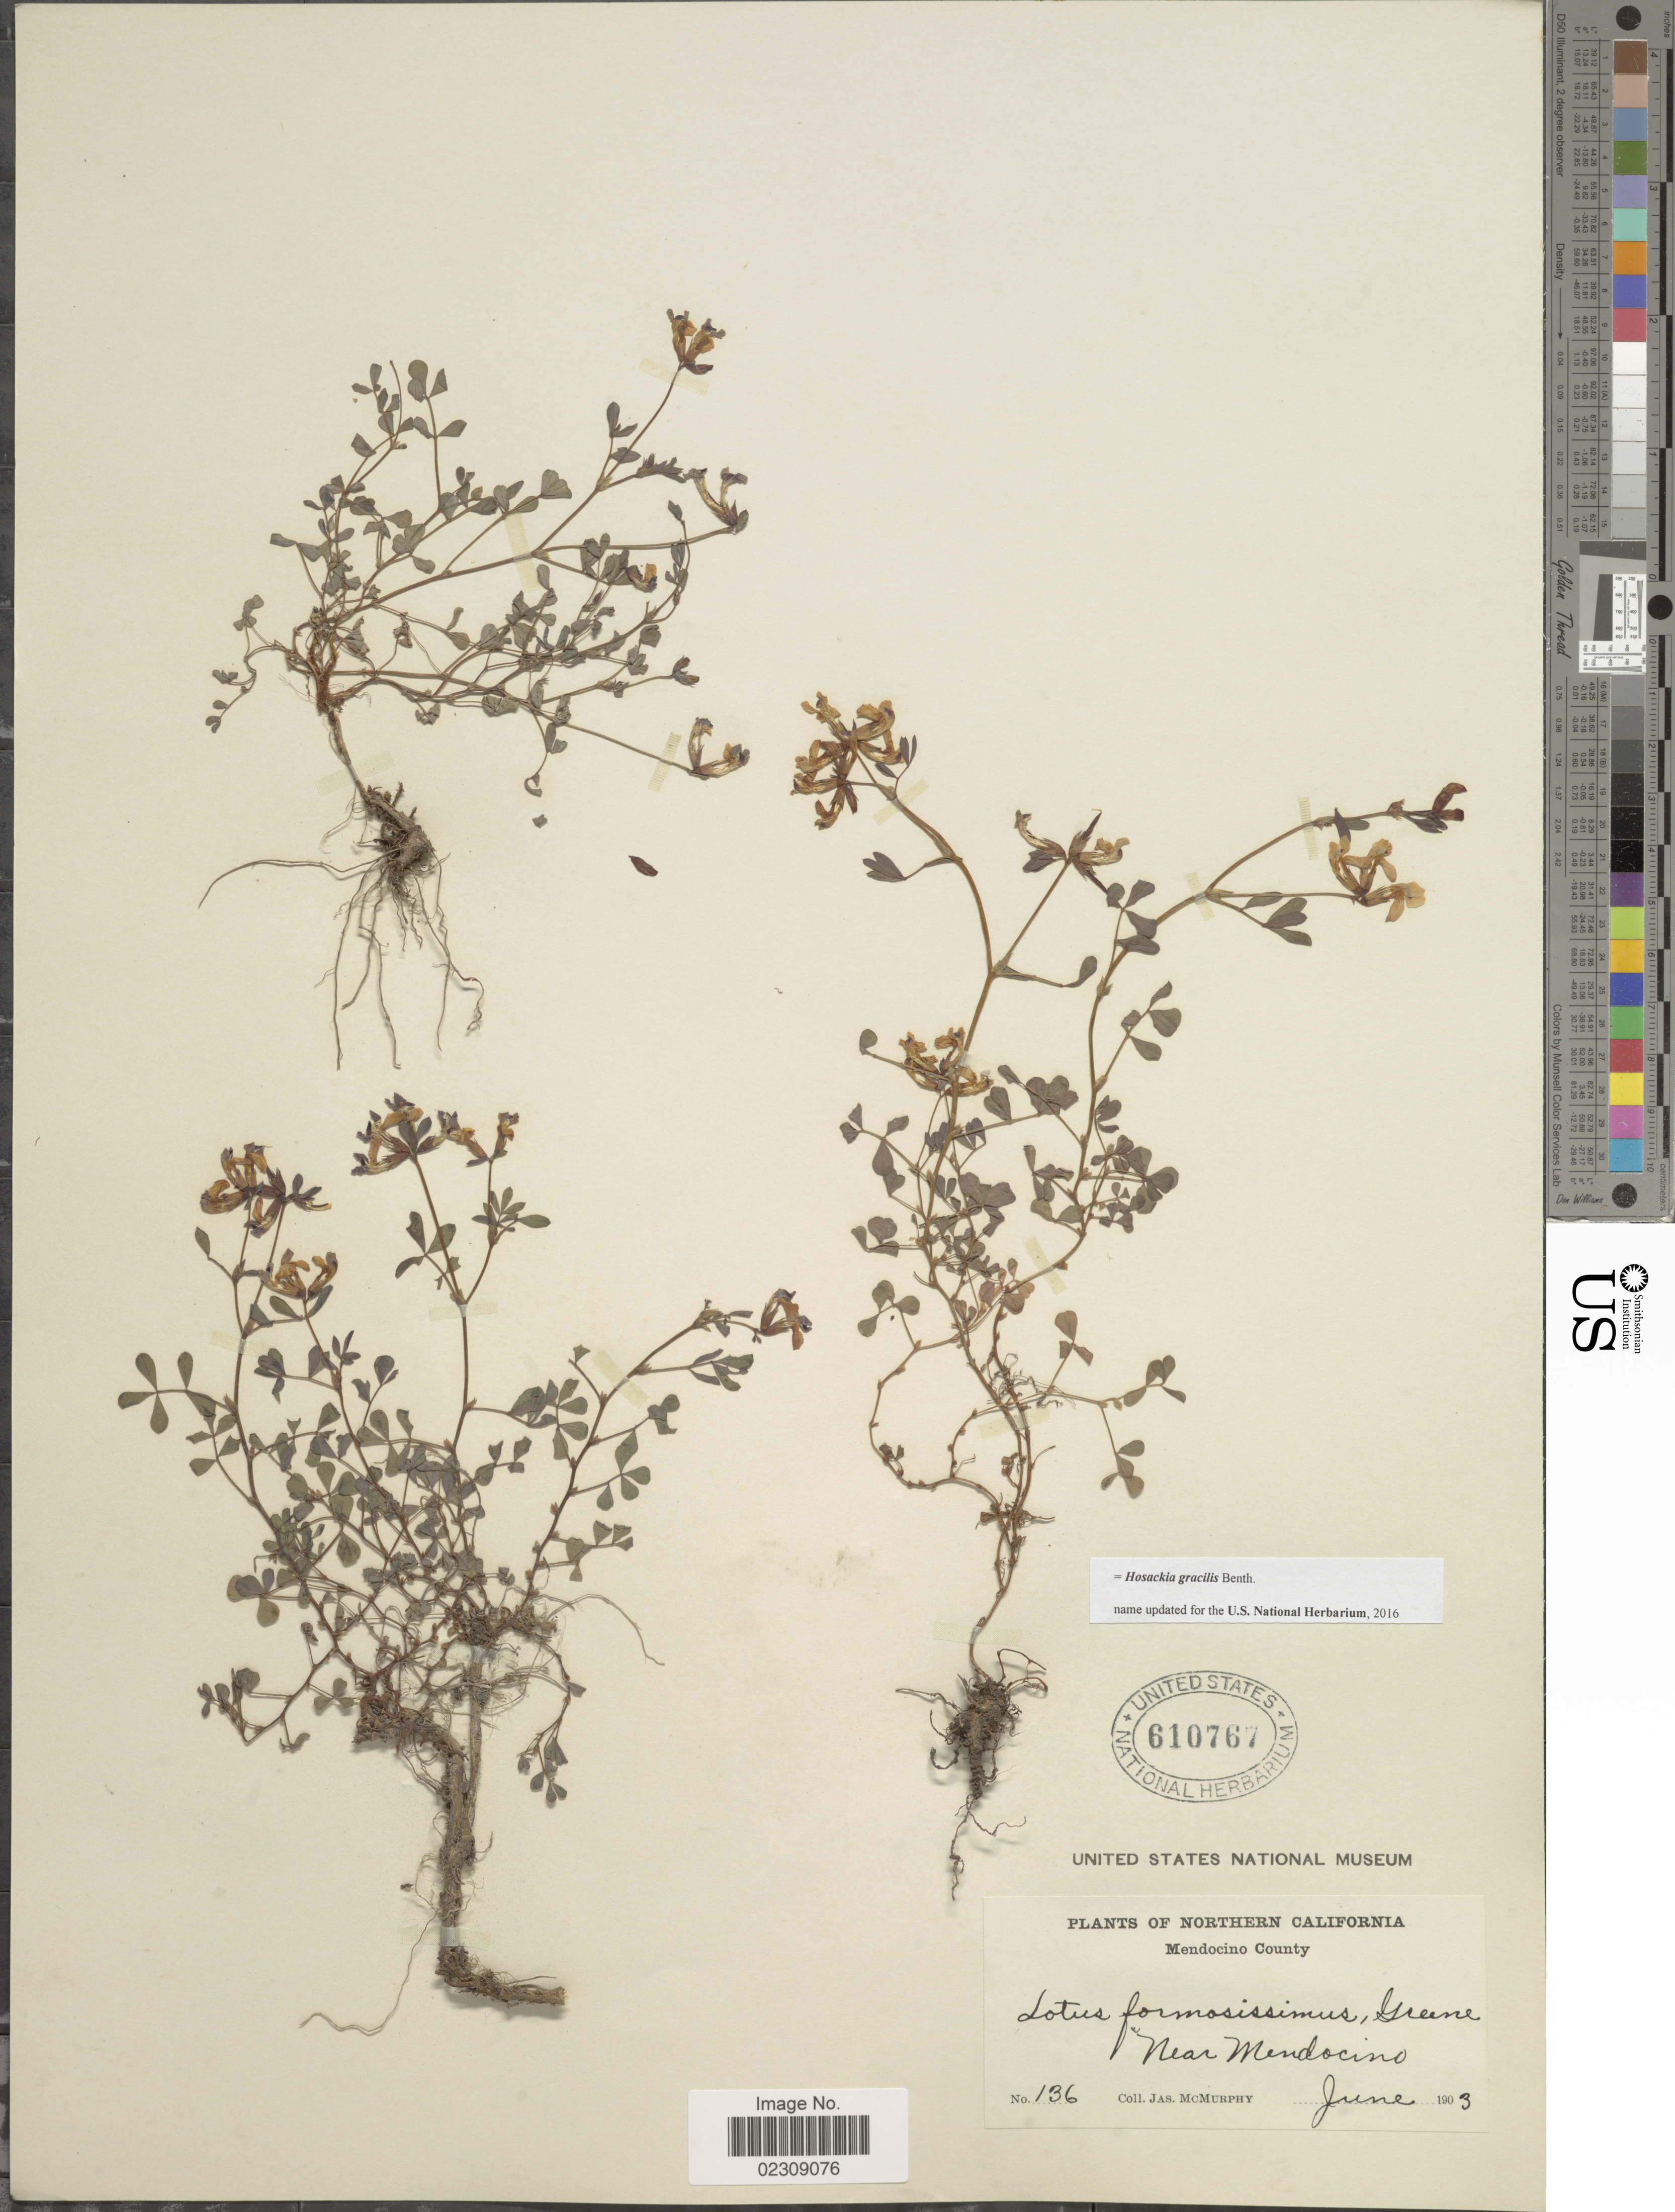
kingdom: Plantae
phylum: Tracheophyta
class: Magnoliopsida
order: Fabales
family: Fabaceae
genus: Hosackia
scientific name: Hosackia gracilis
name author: Benth.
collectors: J. McMurphy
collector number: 136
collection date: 1903-06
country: United States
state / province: California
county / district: Mendocino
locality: Northern California. Mendocino County. Near Mendocino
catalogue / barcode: US 610767